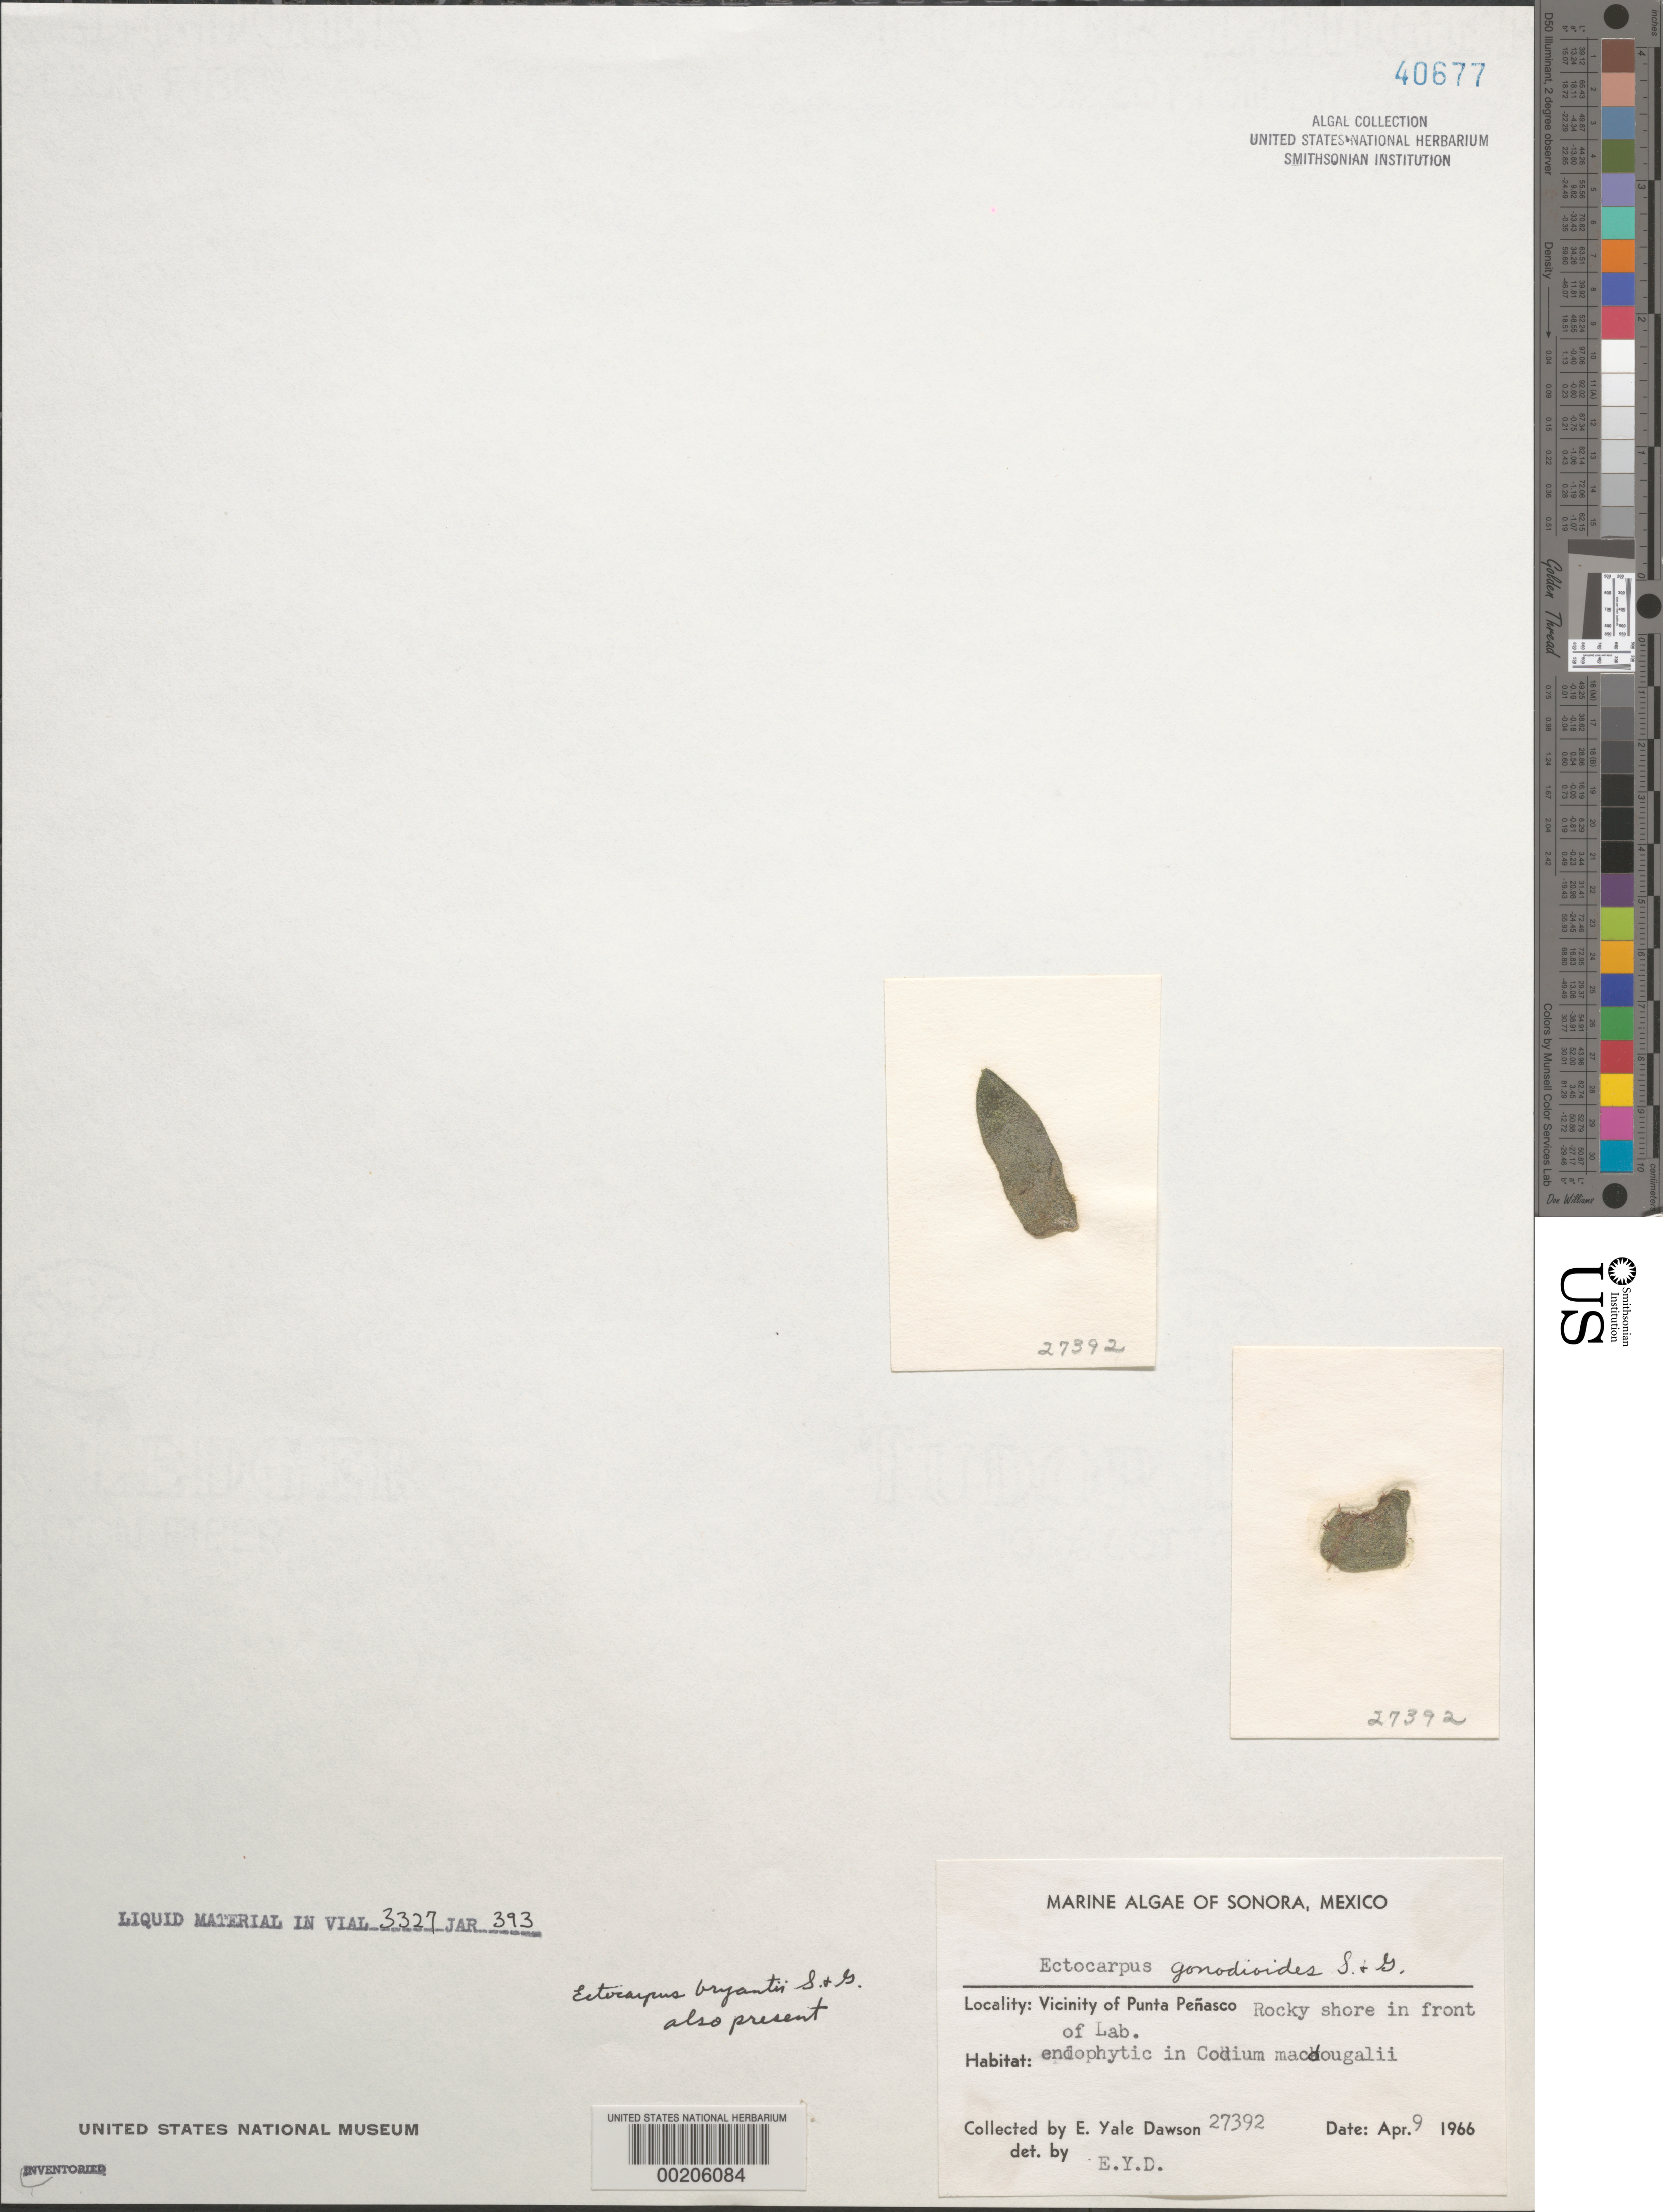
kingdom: Chromista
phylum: Ochrophyta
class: Phaeophyceae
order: Ectocarpales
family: Ectocarpaceae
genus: Ectocarpus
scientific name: Ectocarpus gonodioides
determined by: Dawson, E. Y.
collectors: E. Y. Dawson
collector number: EYD 27392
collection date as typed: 09 Apr 1966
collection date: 1966-04-09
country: Mexico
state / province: Sonora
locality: Marine laboratory shore, south of Punta Penasco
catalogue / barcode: US 40677